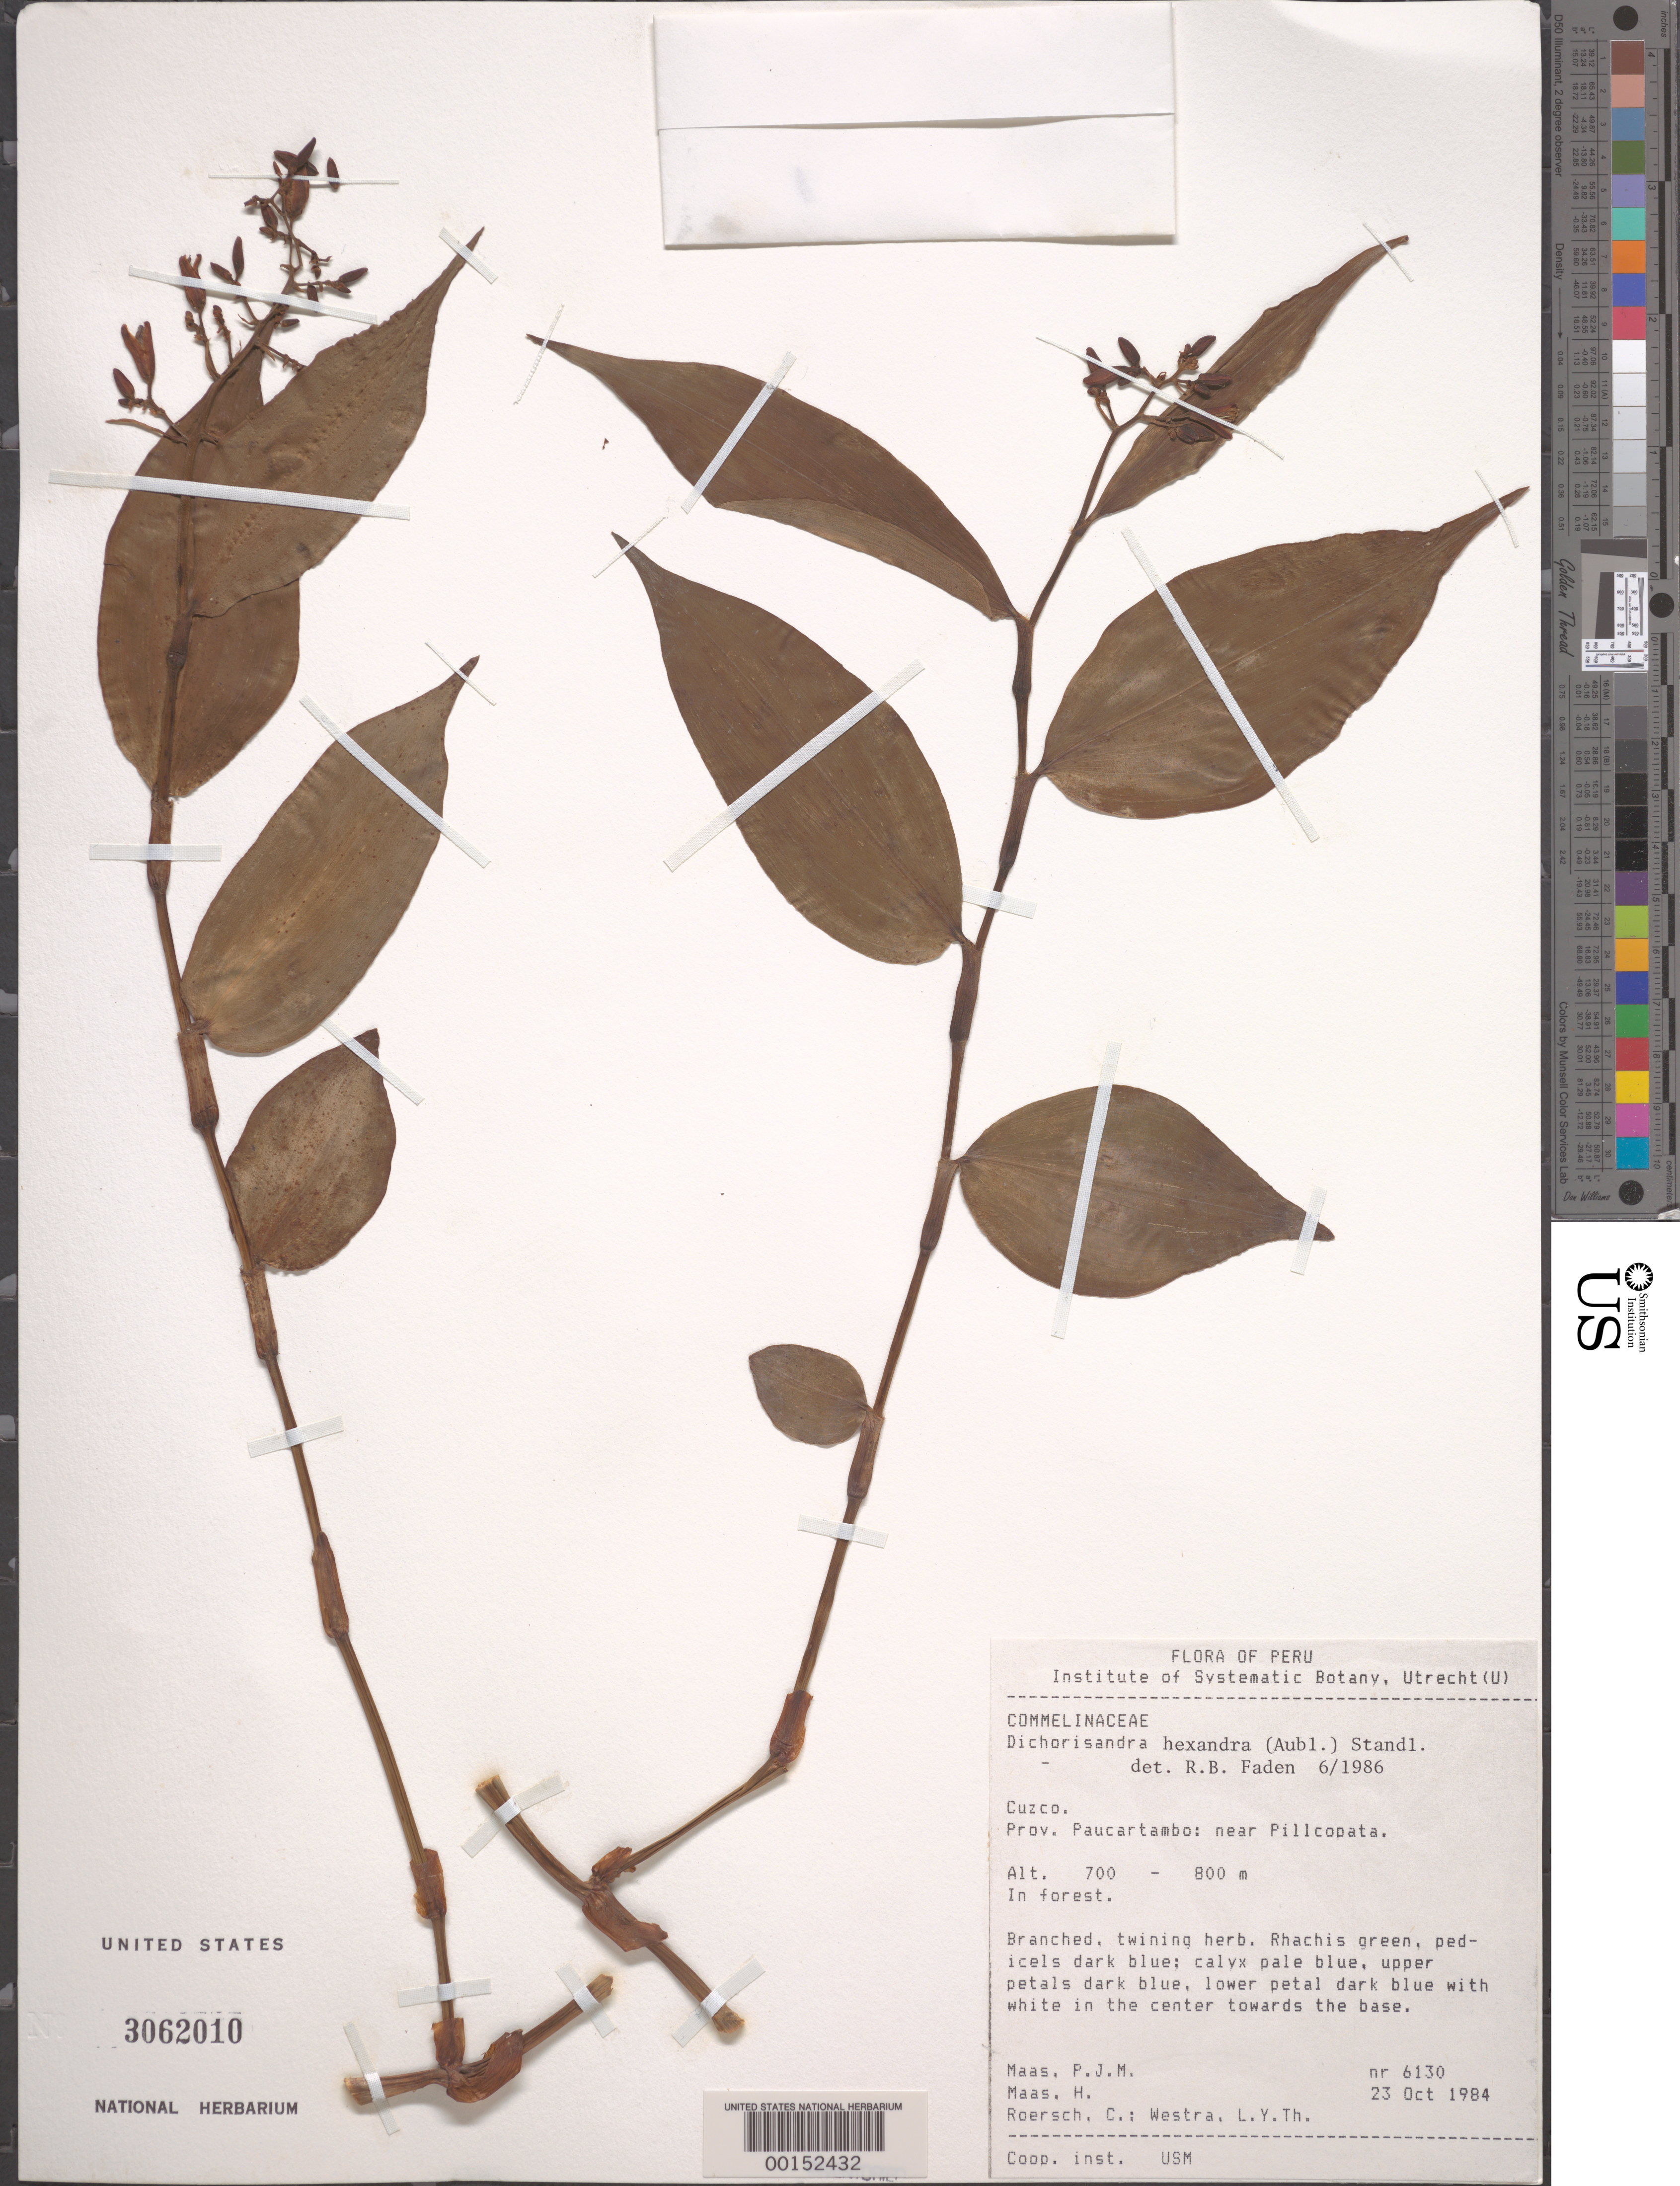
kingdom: Plantae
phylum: Tracheophyta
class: Liliopsida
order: Commelinales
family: Commelinaceae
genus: Dichorisandra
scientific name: Dichorisandra hexandra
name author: (Aubl.) Standl.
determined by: Faden, Robert B., (US), Smithsonian Institution - National Museum of Natural History (UNITED STATES)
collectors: P. Maas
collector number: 6130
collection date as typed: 23 Oct 1984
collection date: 1984-10-23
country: Peru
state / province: Cusco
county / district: Paucartambo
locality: near Pillcopata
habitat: Forest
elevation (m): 700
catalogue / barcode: US 3062010